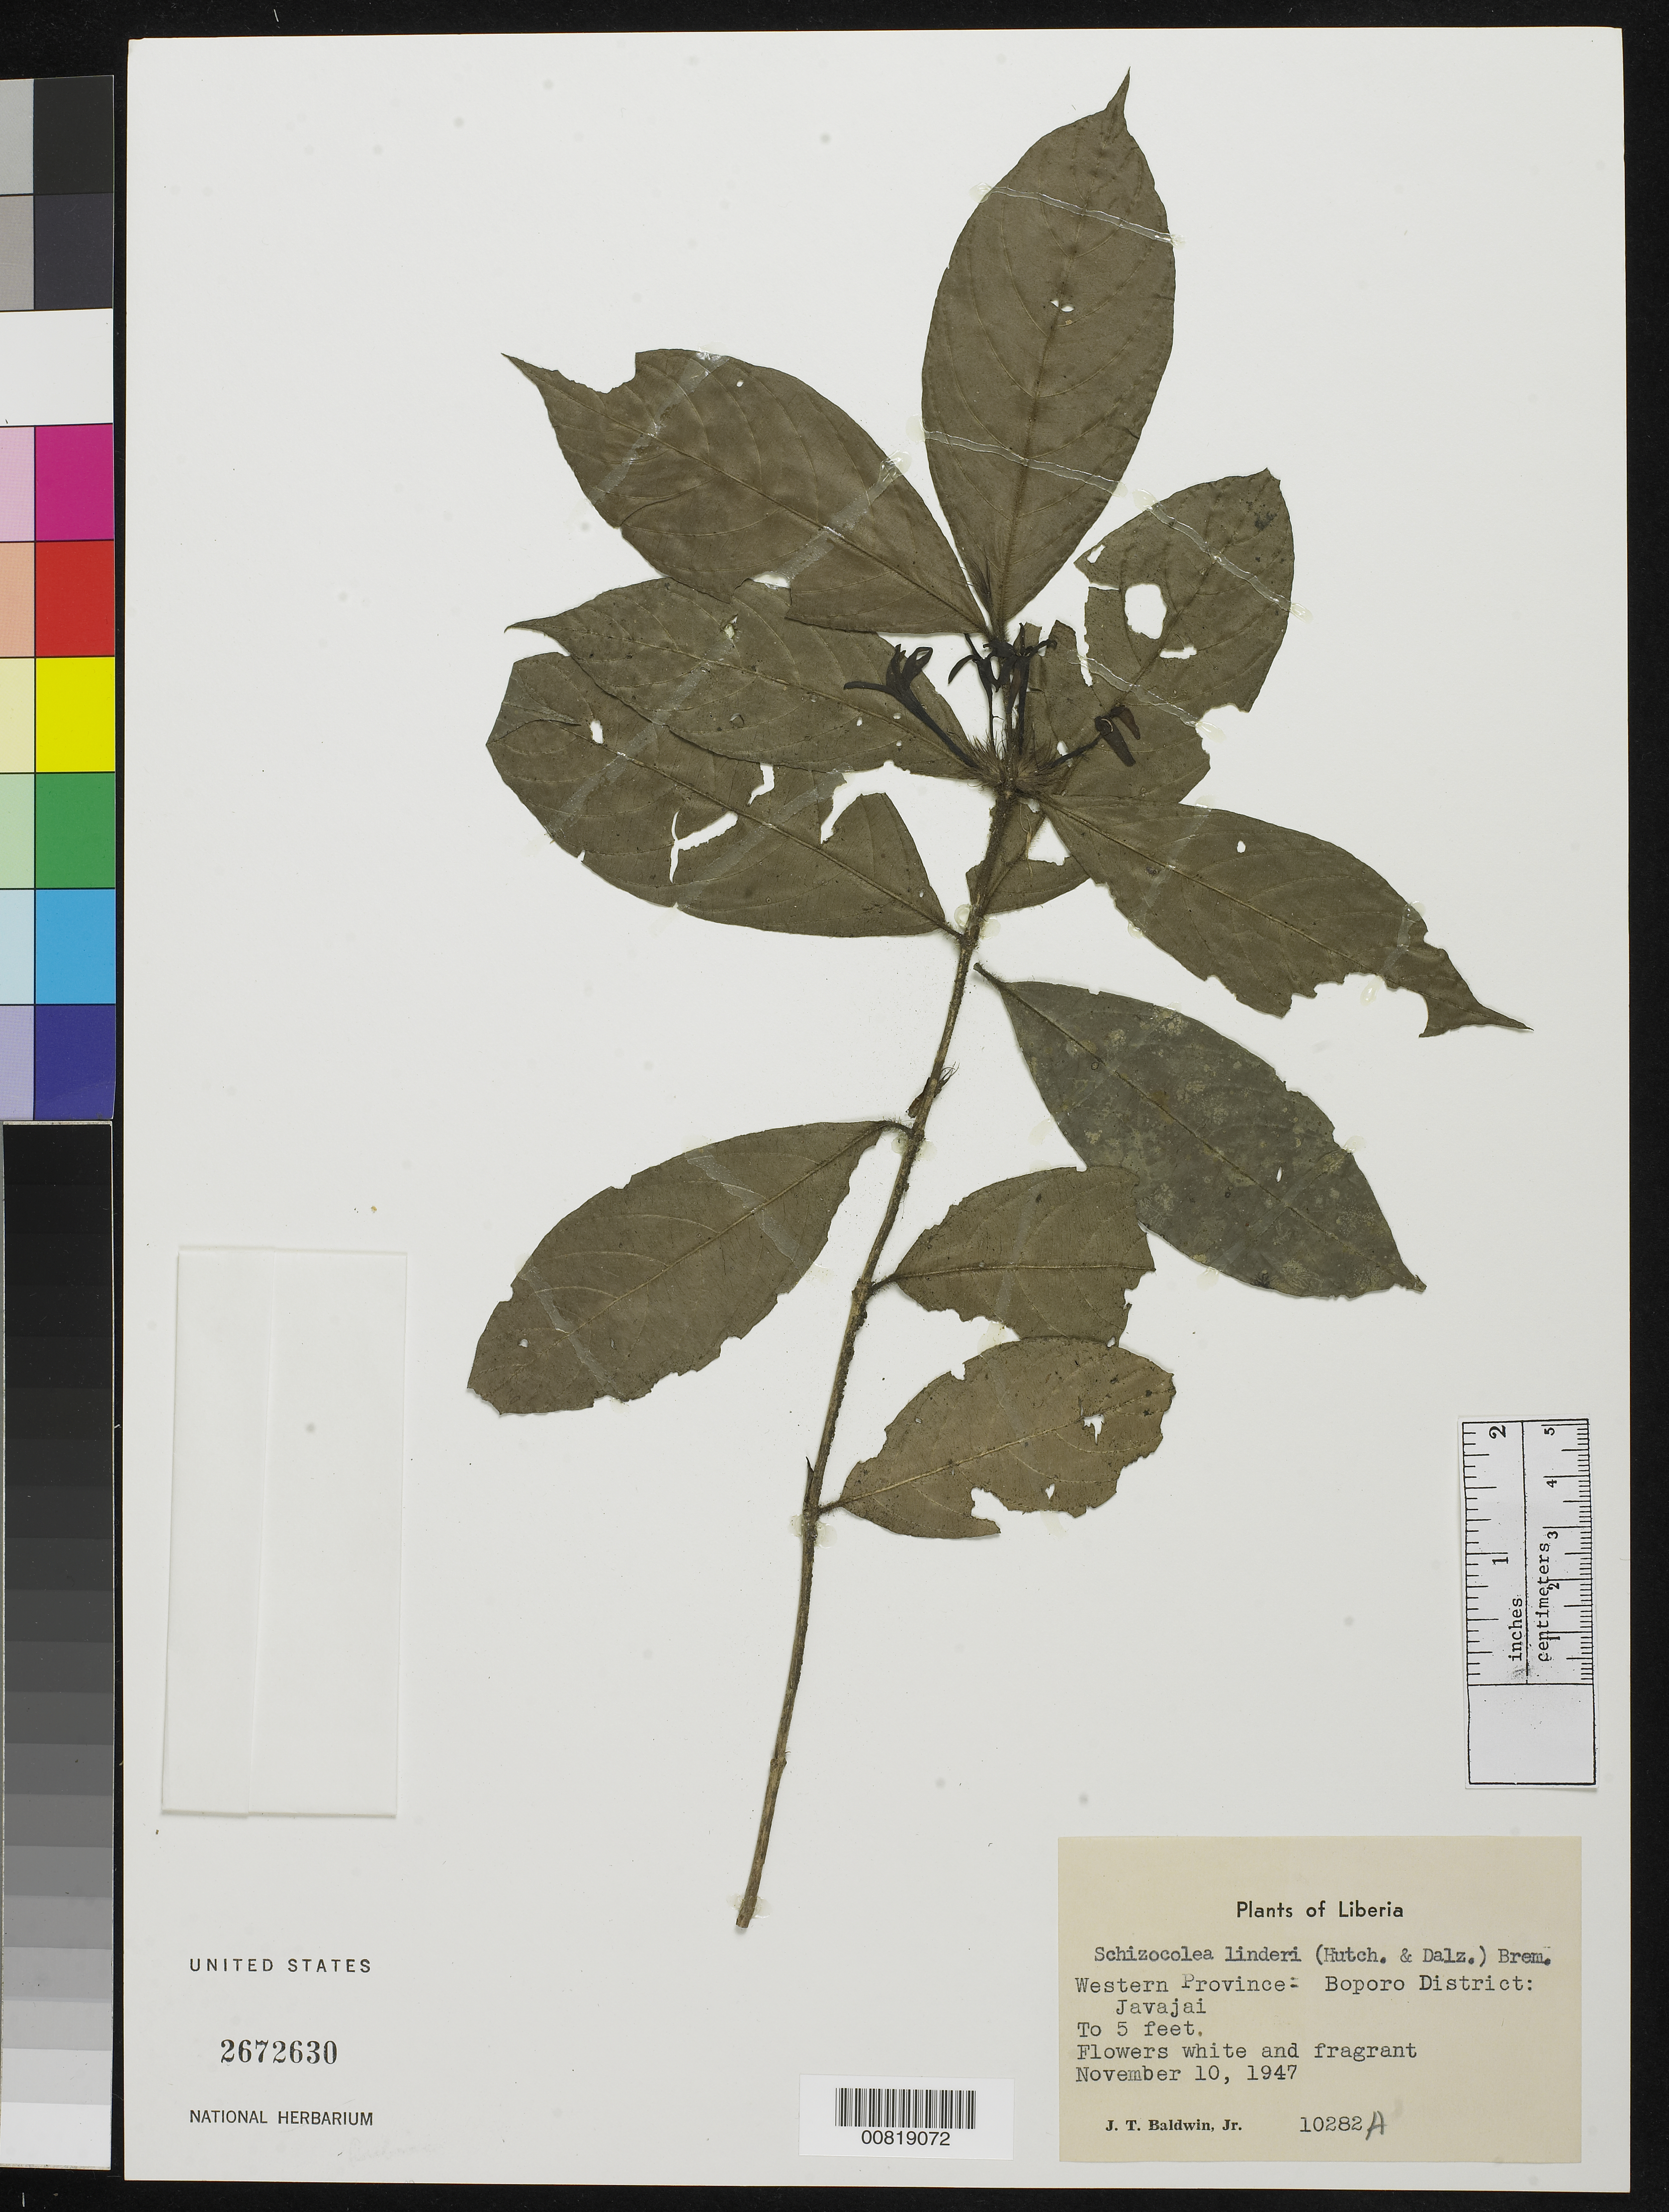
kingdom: Plantae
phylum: Tracheophyta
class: Magnoliopsida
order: Gentianales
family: Rubiaceae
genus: Schizocolea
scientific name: Schizocolea linderi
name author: (Hutch.) Brem.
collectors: J. T. Baldwin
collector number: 10282A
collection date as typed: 10 Nov 1947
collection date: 1947-11-10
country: Liberia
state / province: Gbarpolu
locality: Western Province: Boporo District, Javajai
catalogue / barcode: US 2672630